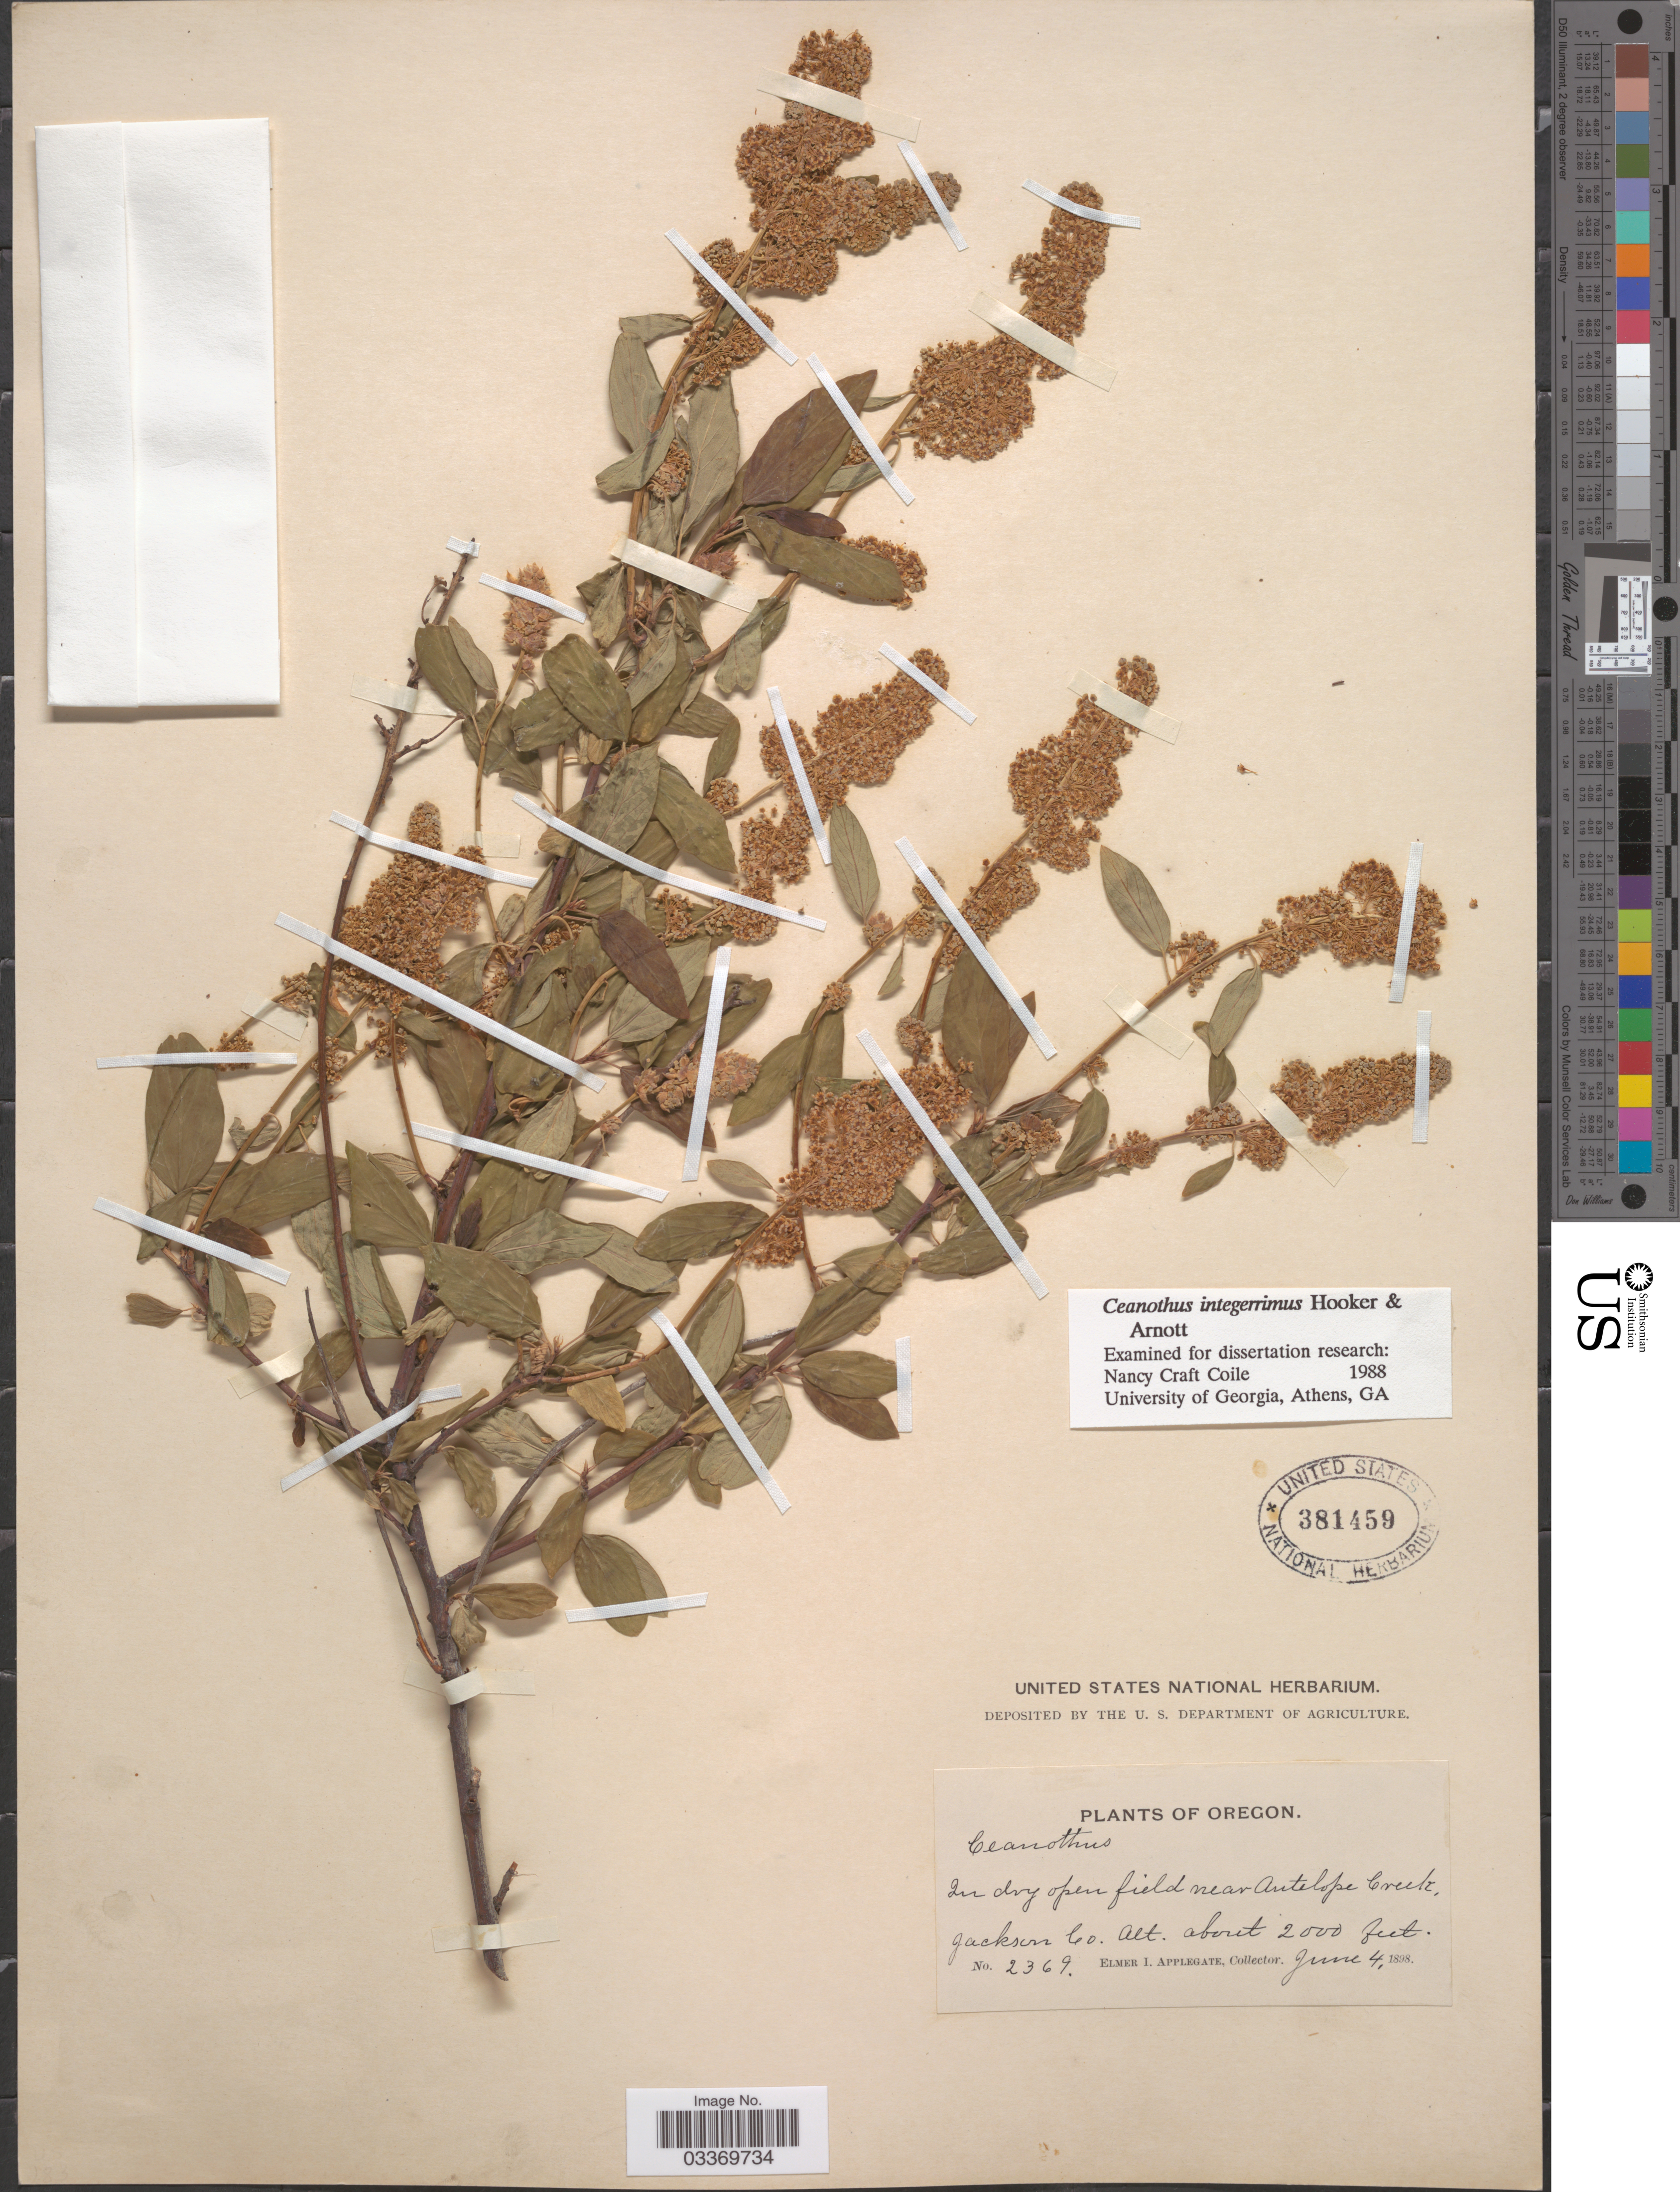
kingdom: Plantae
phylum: Tracheophyta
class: Magnoliopsida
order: Rosales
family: Rhamnaceae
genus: Ceanothus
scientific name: Ceanothus integerrimus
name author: Hook. & Arn.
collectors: E. I. Applegate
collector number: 2369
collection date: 1898-06-04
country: United States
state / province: Oregon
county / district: Jackson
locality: Near Antelope Creek, Jackson Co.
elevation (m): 610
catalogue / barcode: US 381459